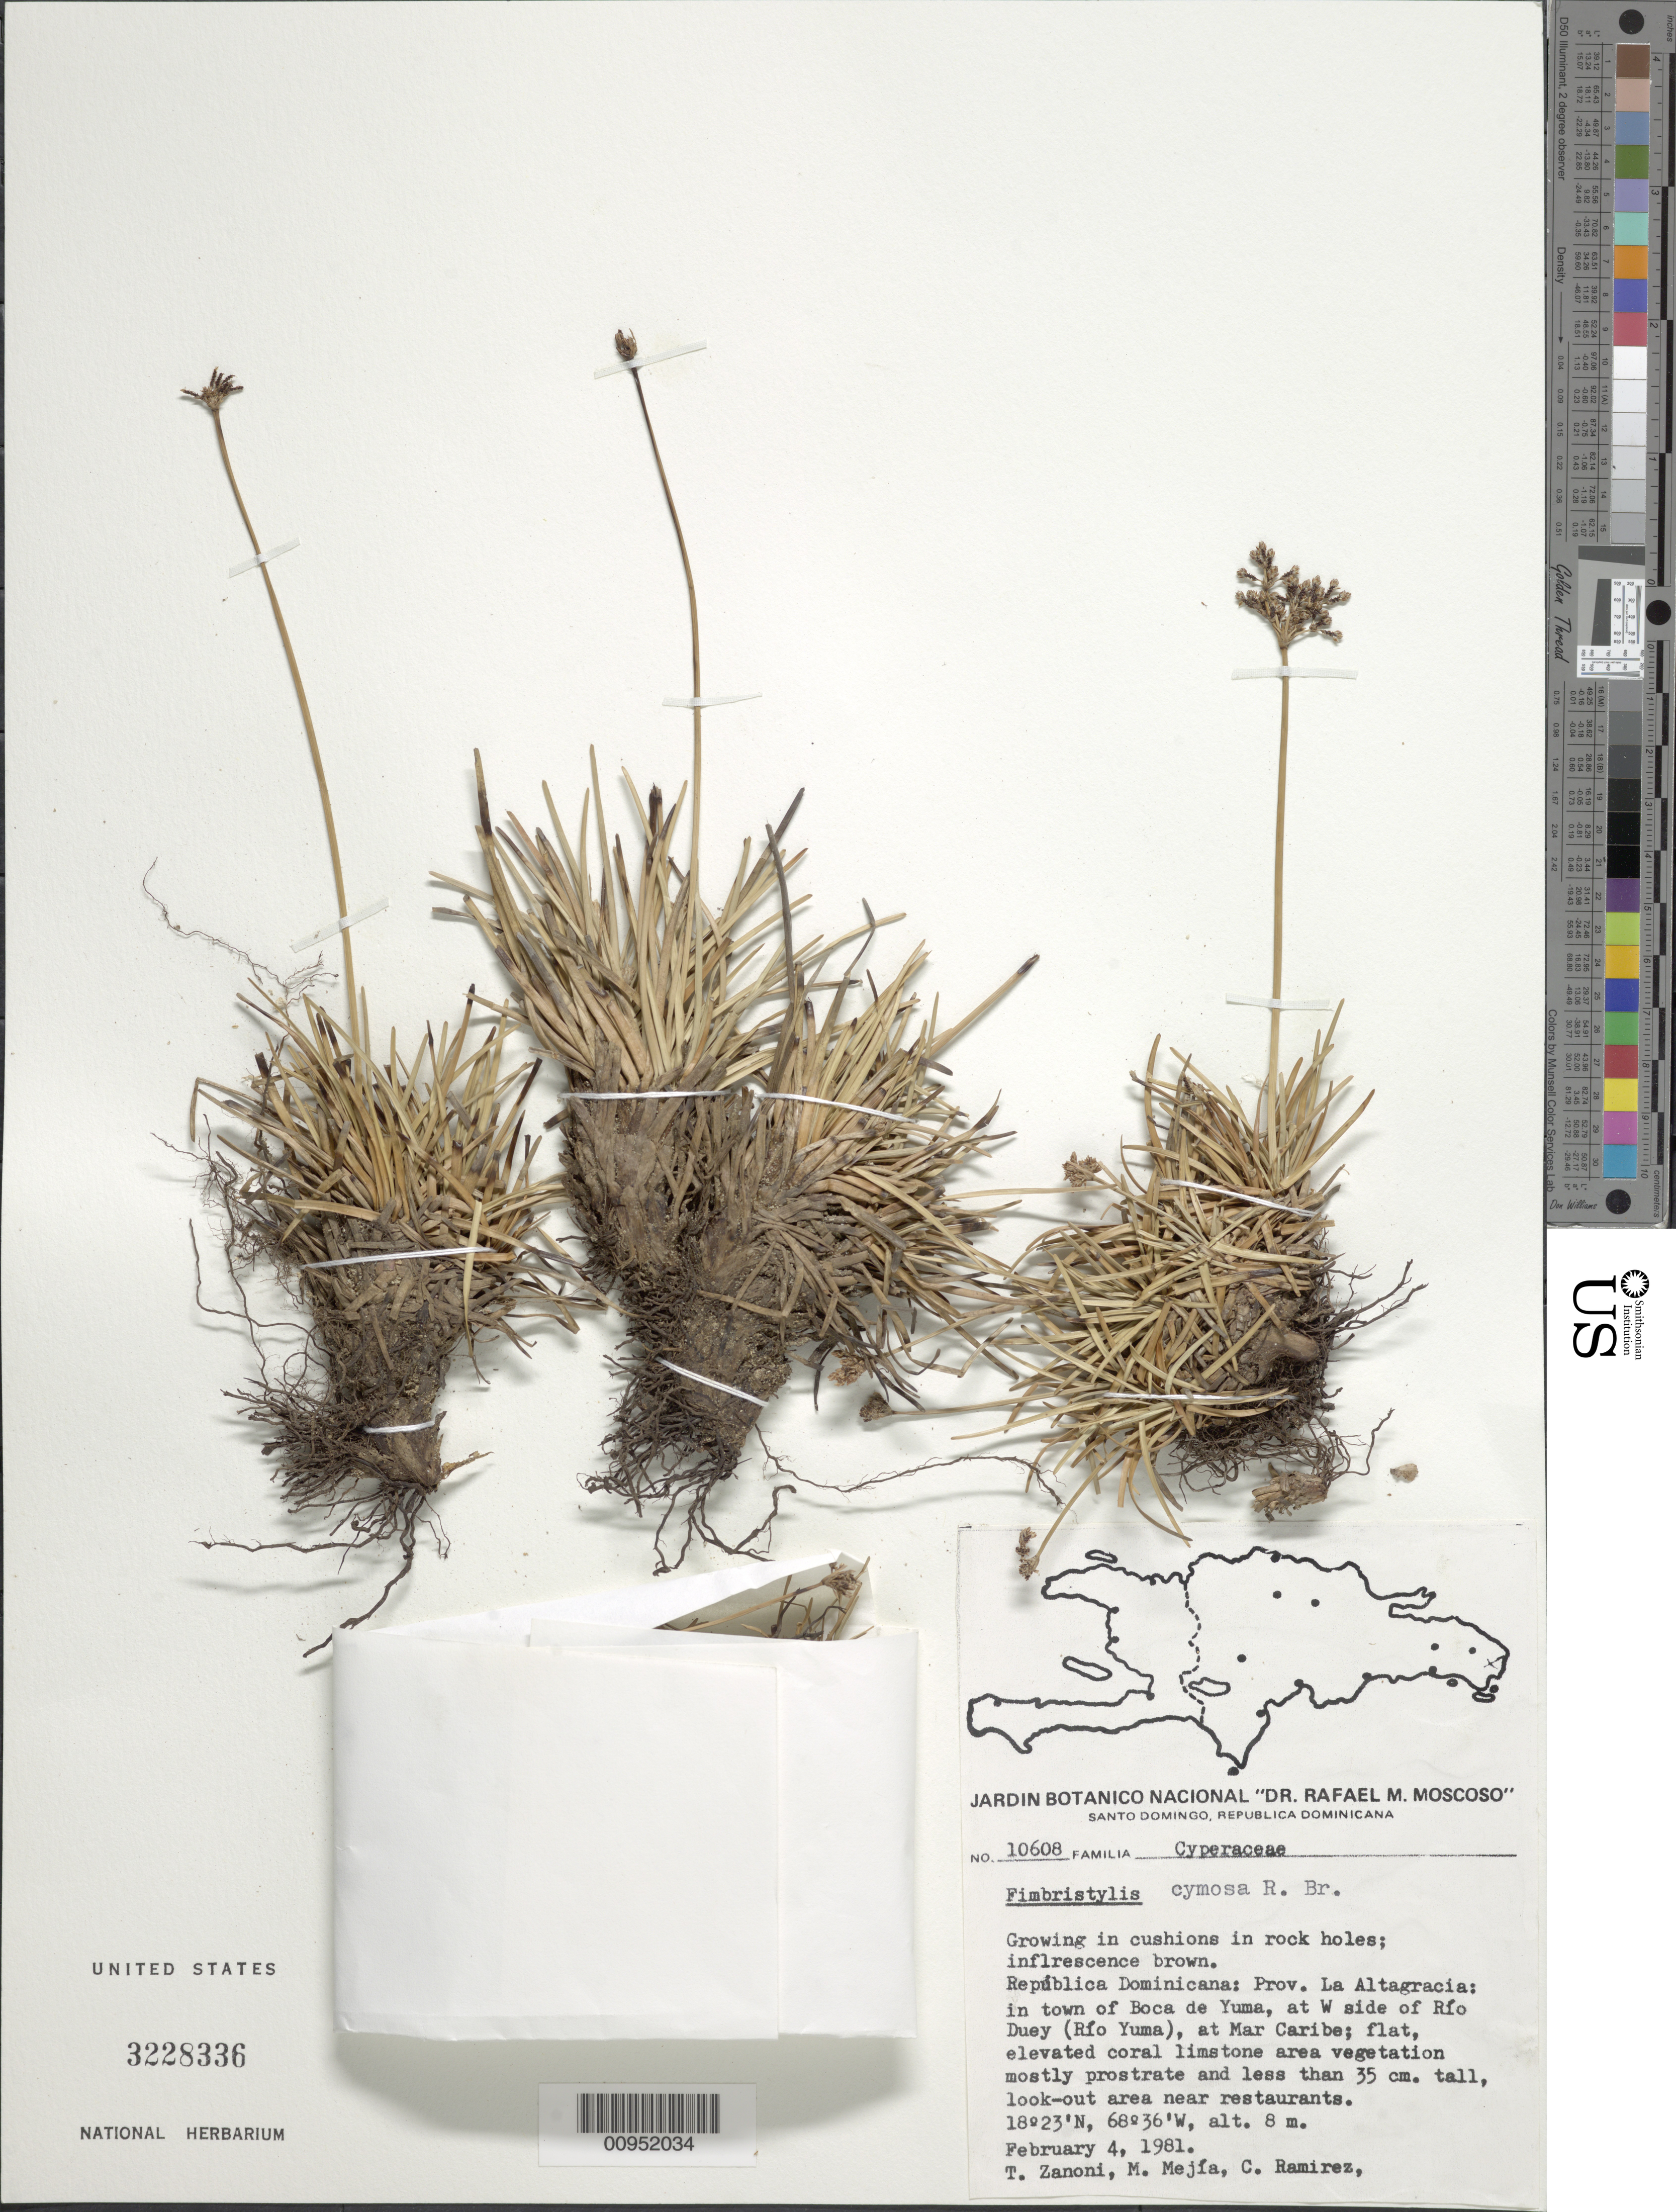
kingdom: Plantae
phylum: Tracheophyta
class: Liliopsida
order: Poales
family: Cyperaceae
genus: Fimbristylis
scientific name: Fimbristylis cymosa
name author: R. Br.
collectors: T. A. Zanoni, M. Mejia & C. Ramirez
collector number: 10608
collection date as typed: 04 Feb 1981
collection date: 1981-02-04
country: Dominican Republic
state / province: La Altagracia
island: Hispaniola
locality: In town of Boca de Yuma, at W side of Río Duey (Río Yuma), at Mar Caribe, look-out area near restaurants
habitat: Growing in cushions in rock holes in flat, elevated coral limestone area vegetation mostly prostrate and less than 35 cm tall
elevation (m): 8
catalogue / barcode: US 3228336